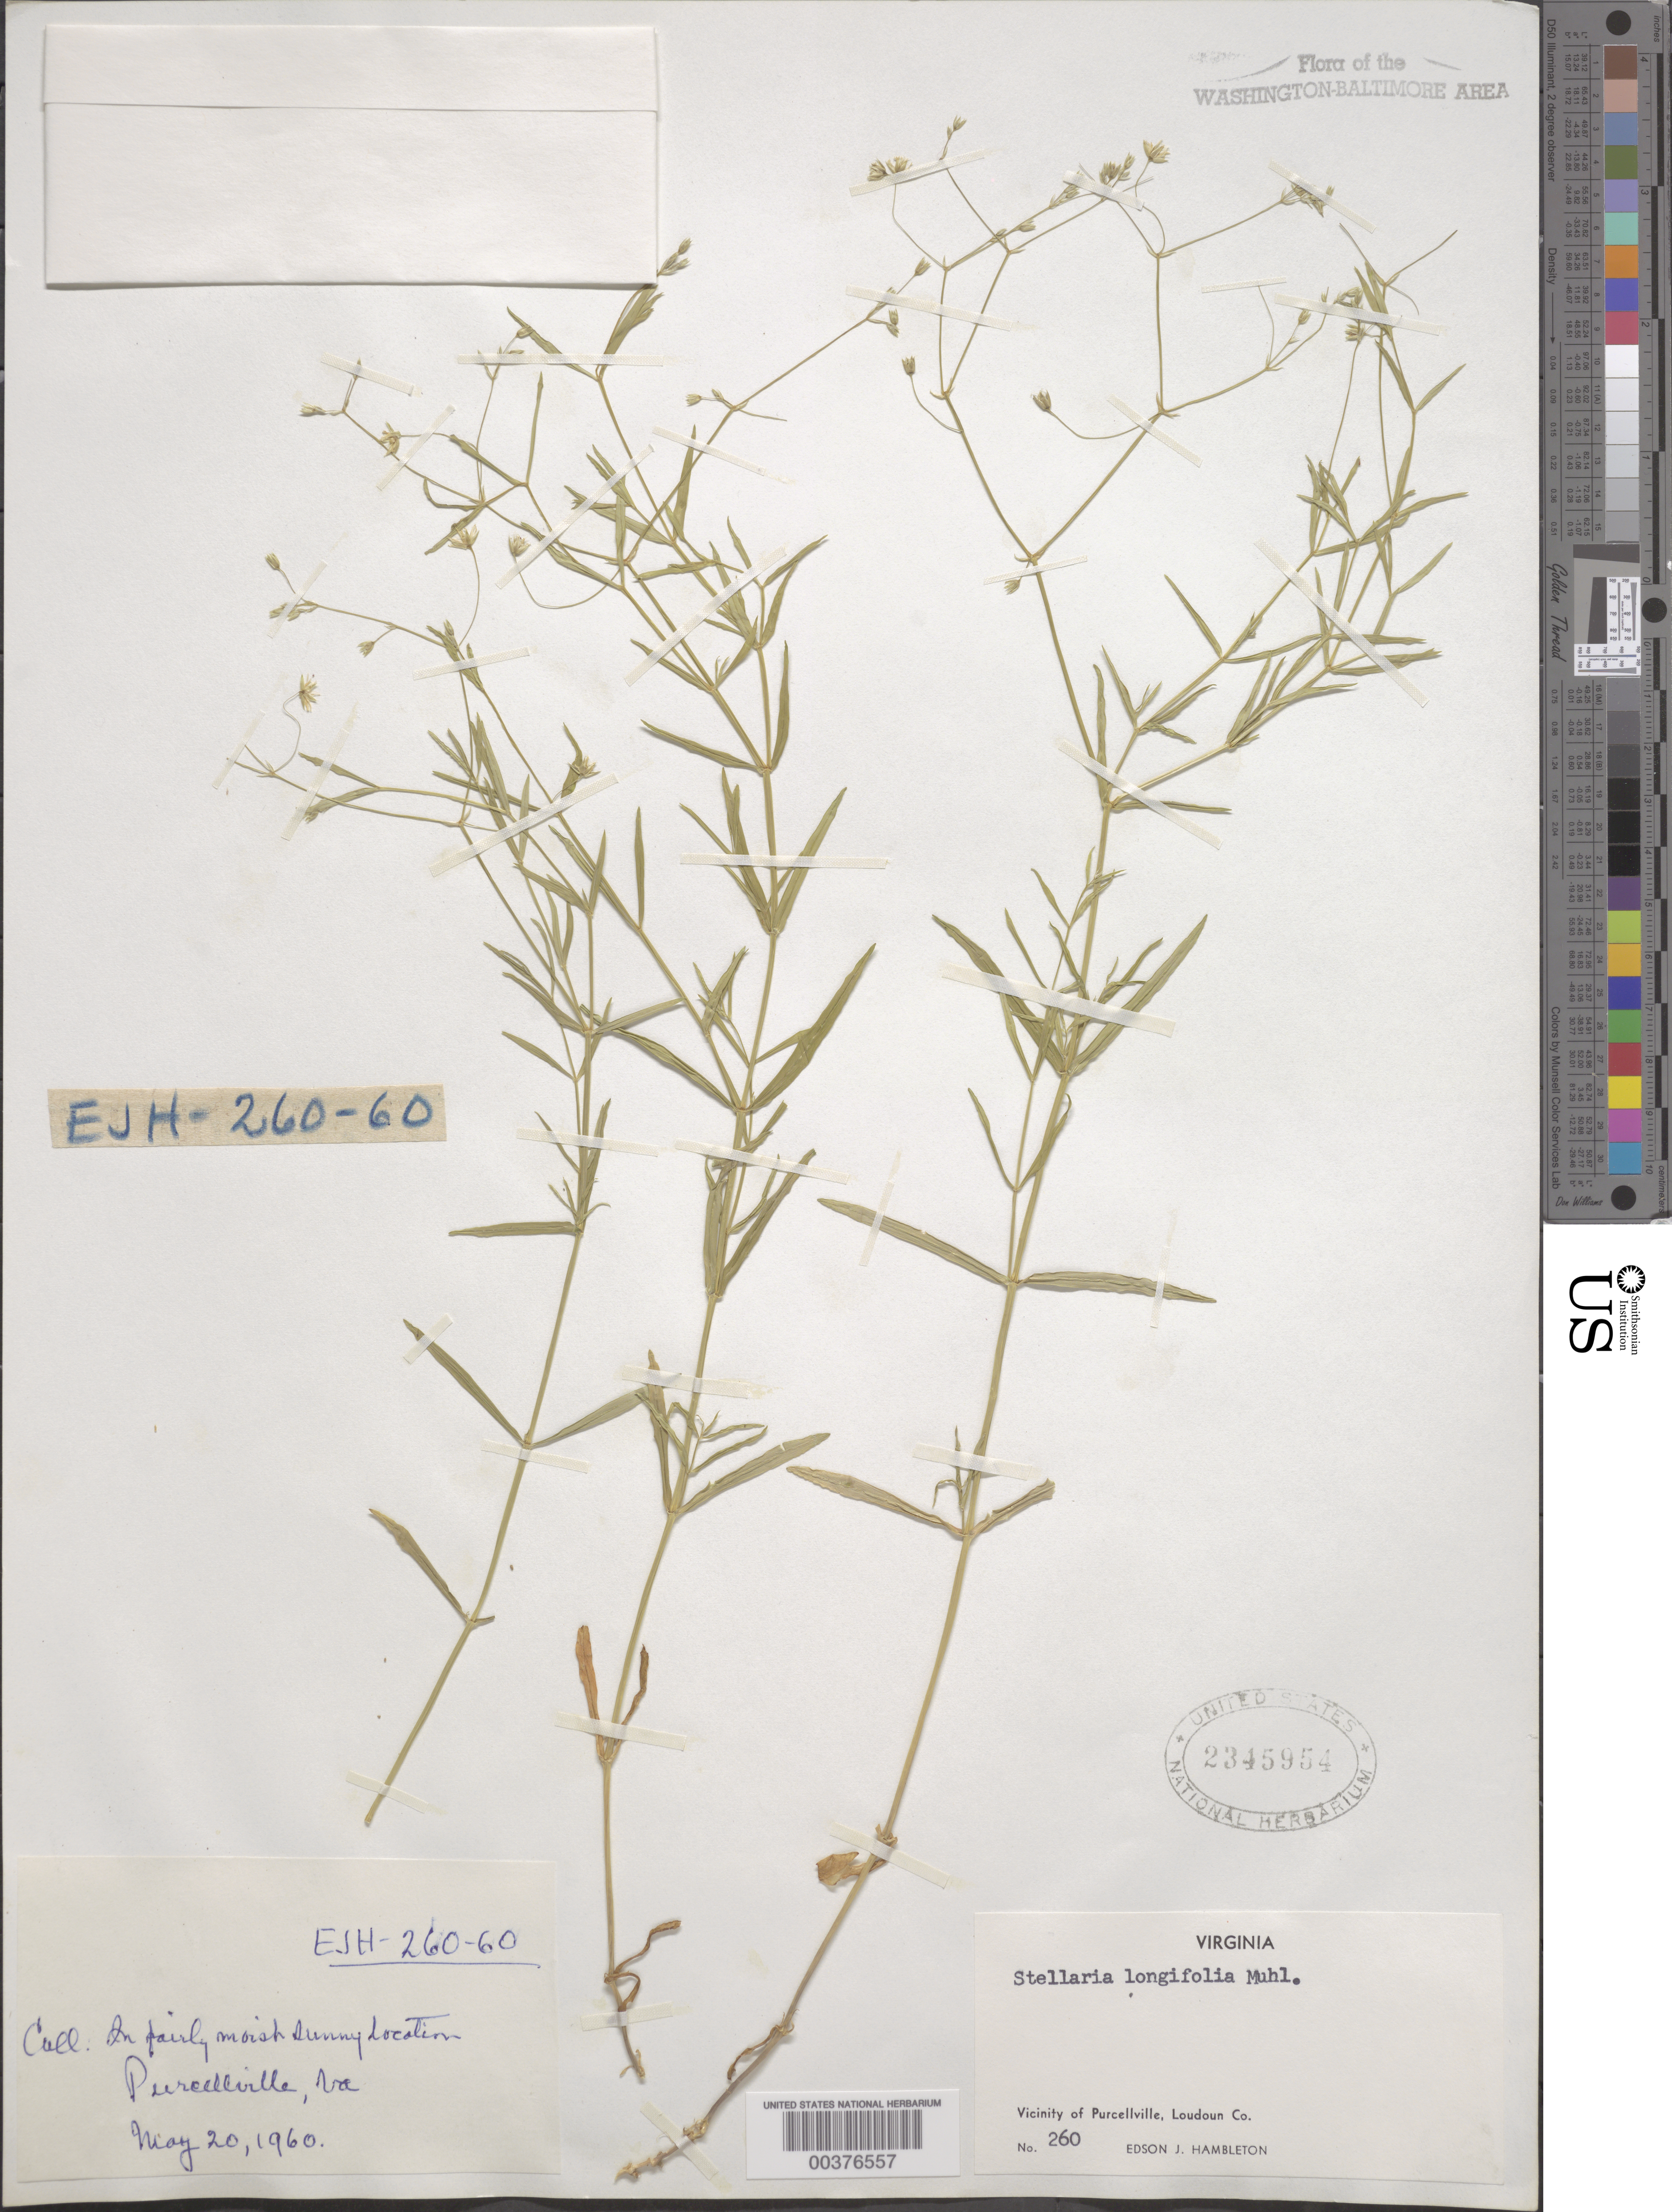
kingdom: Plantae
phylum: Tracheophyta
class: Magnoliopsida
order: Caryophyllales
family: Caryophyllaceae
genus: Stellaria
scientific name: Stellaria longifolia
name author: Muhl. ex Willd.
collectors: E. Hambleton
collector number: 260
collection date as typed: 20 May 1960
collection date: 1960-05-20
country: United States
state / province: Virginia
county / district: Loudoun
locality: Purcellville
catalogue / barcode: US 2345954